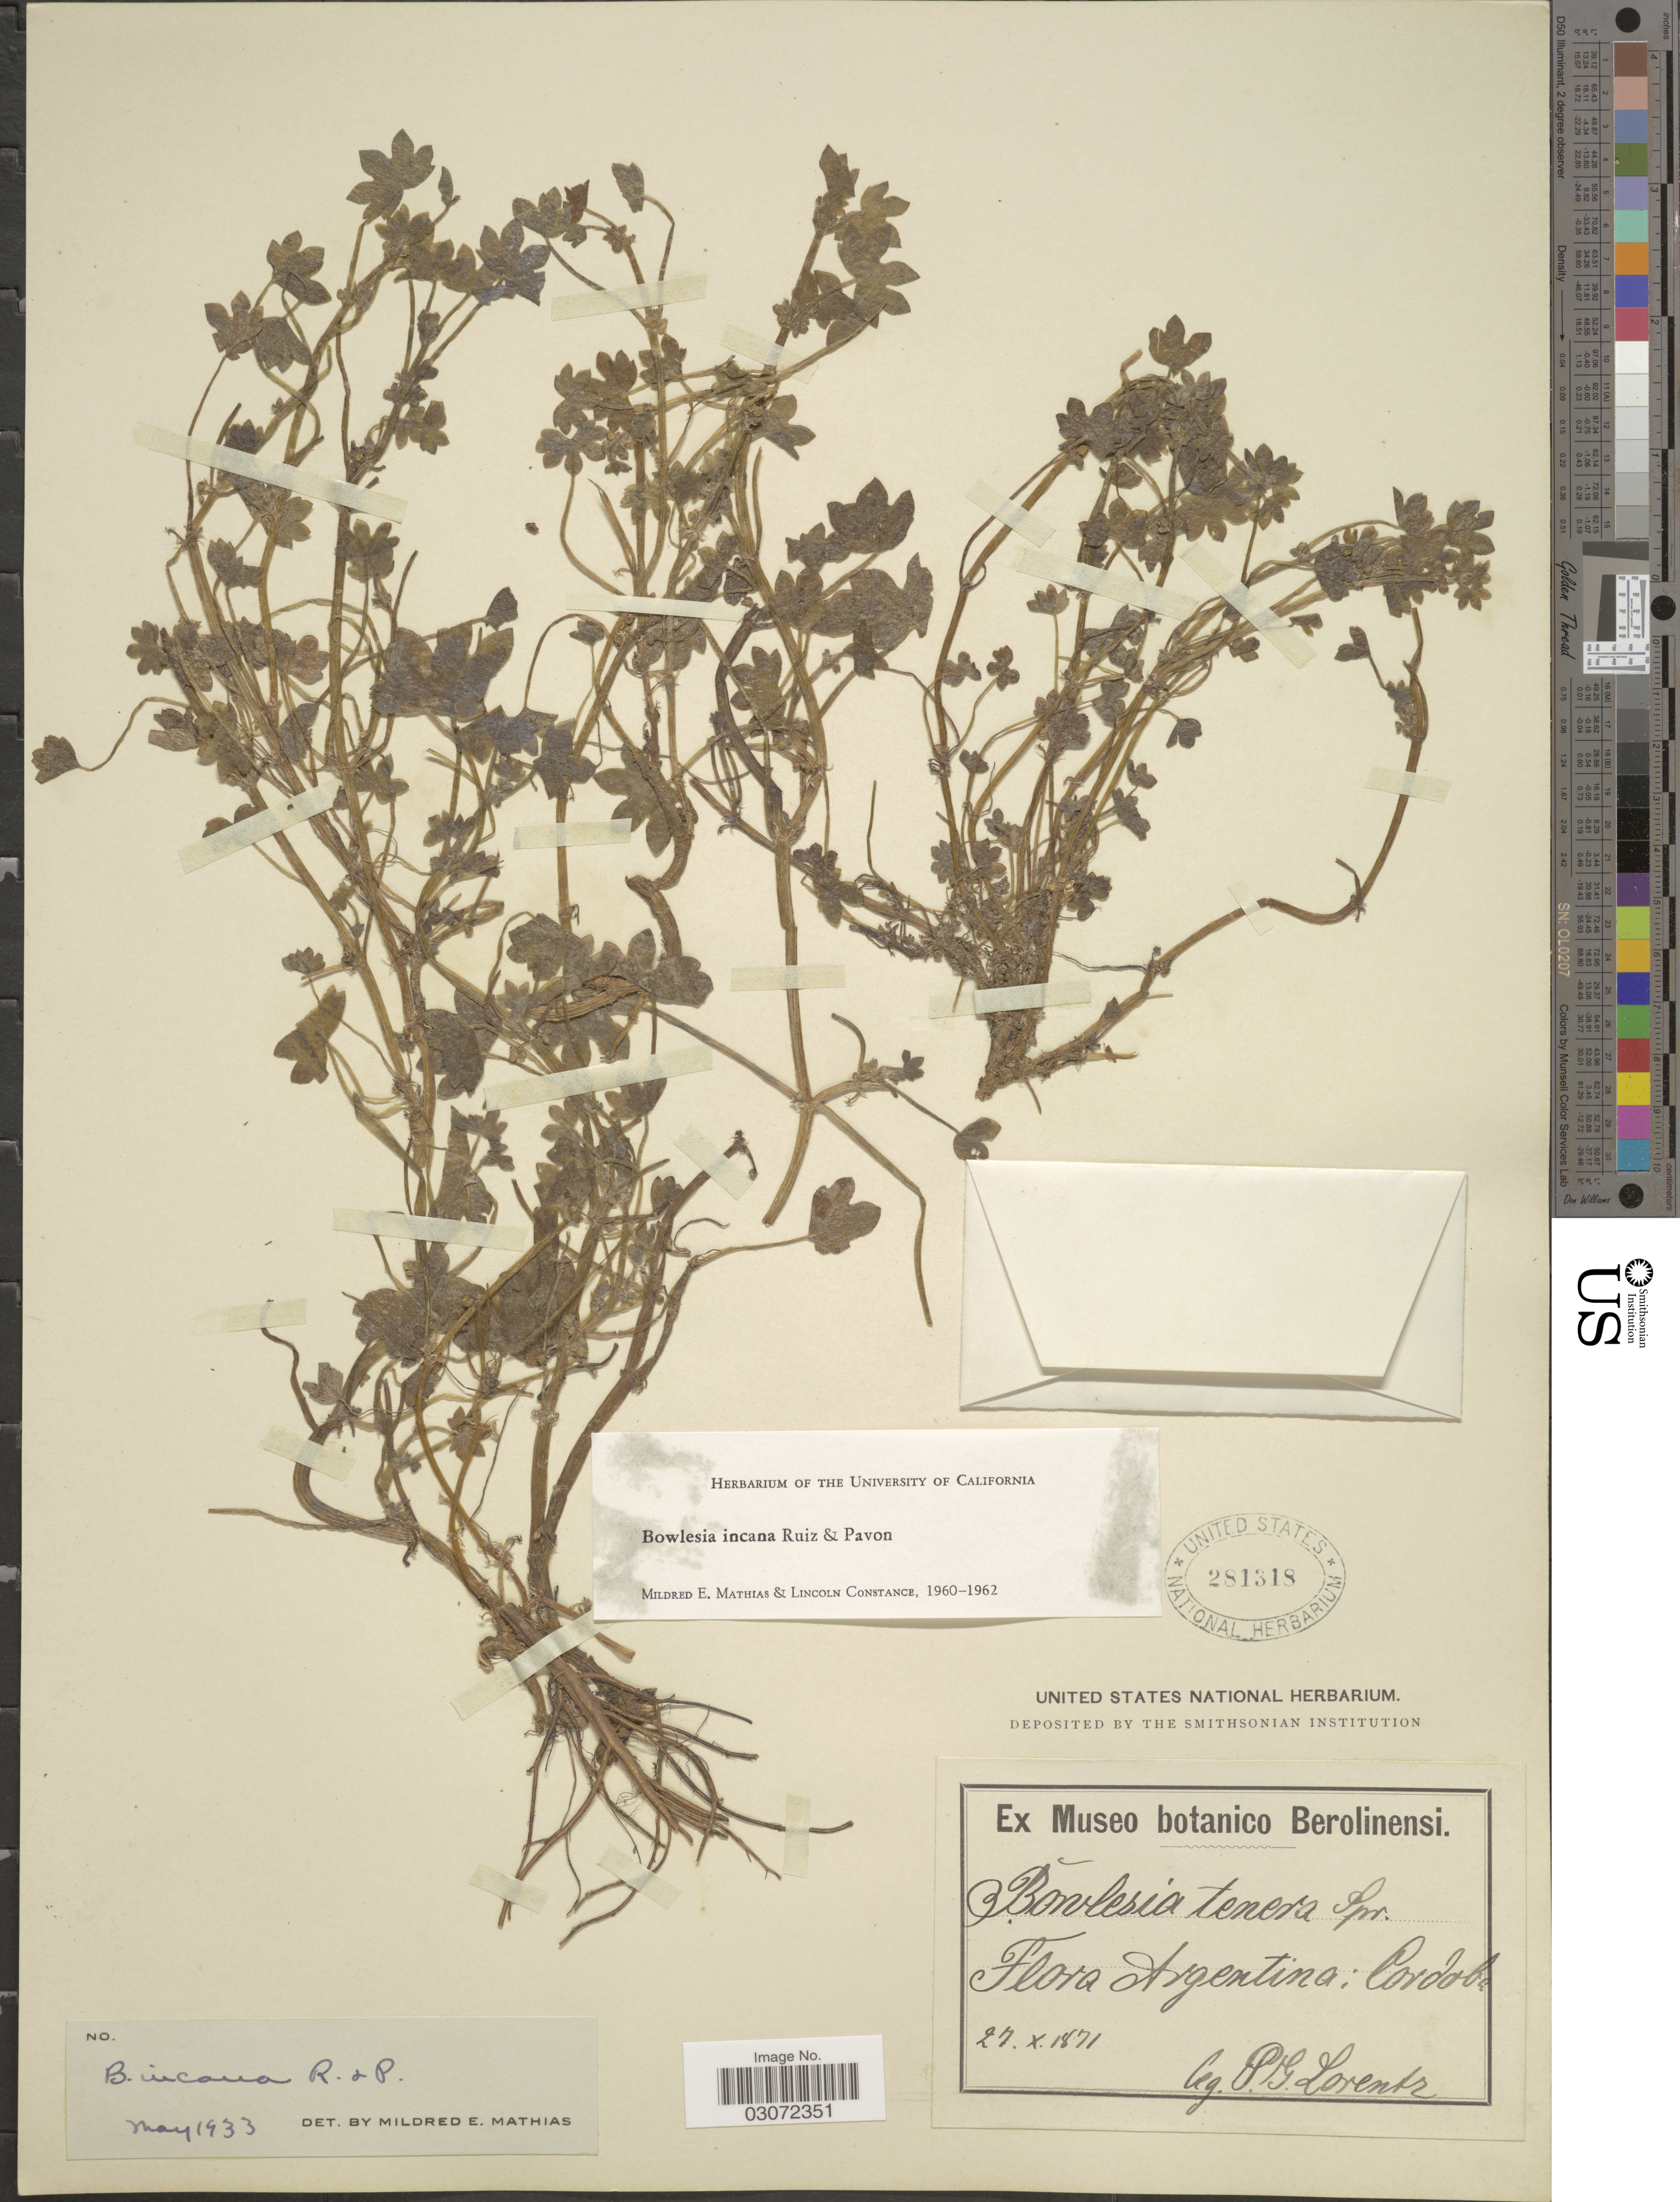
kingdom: Plantae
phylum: Tracheophyta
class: Magnoliopsida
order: Apiales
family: Apiaceae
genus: Bowlesia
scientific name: Bowlesia incana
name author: Ruiz & Pav.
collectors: G. Lorentz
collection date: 1871-10-27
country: Argentina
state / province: Cordoba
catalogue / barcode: US 281318